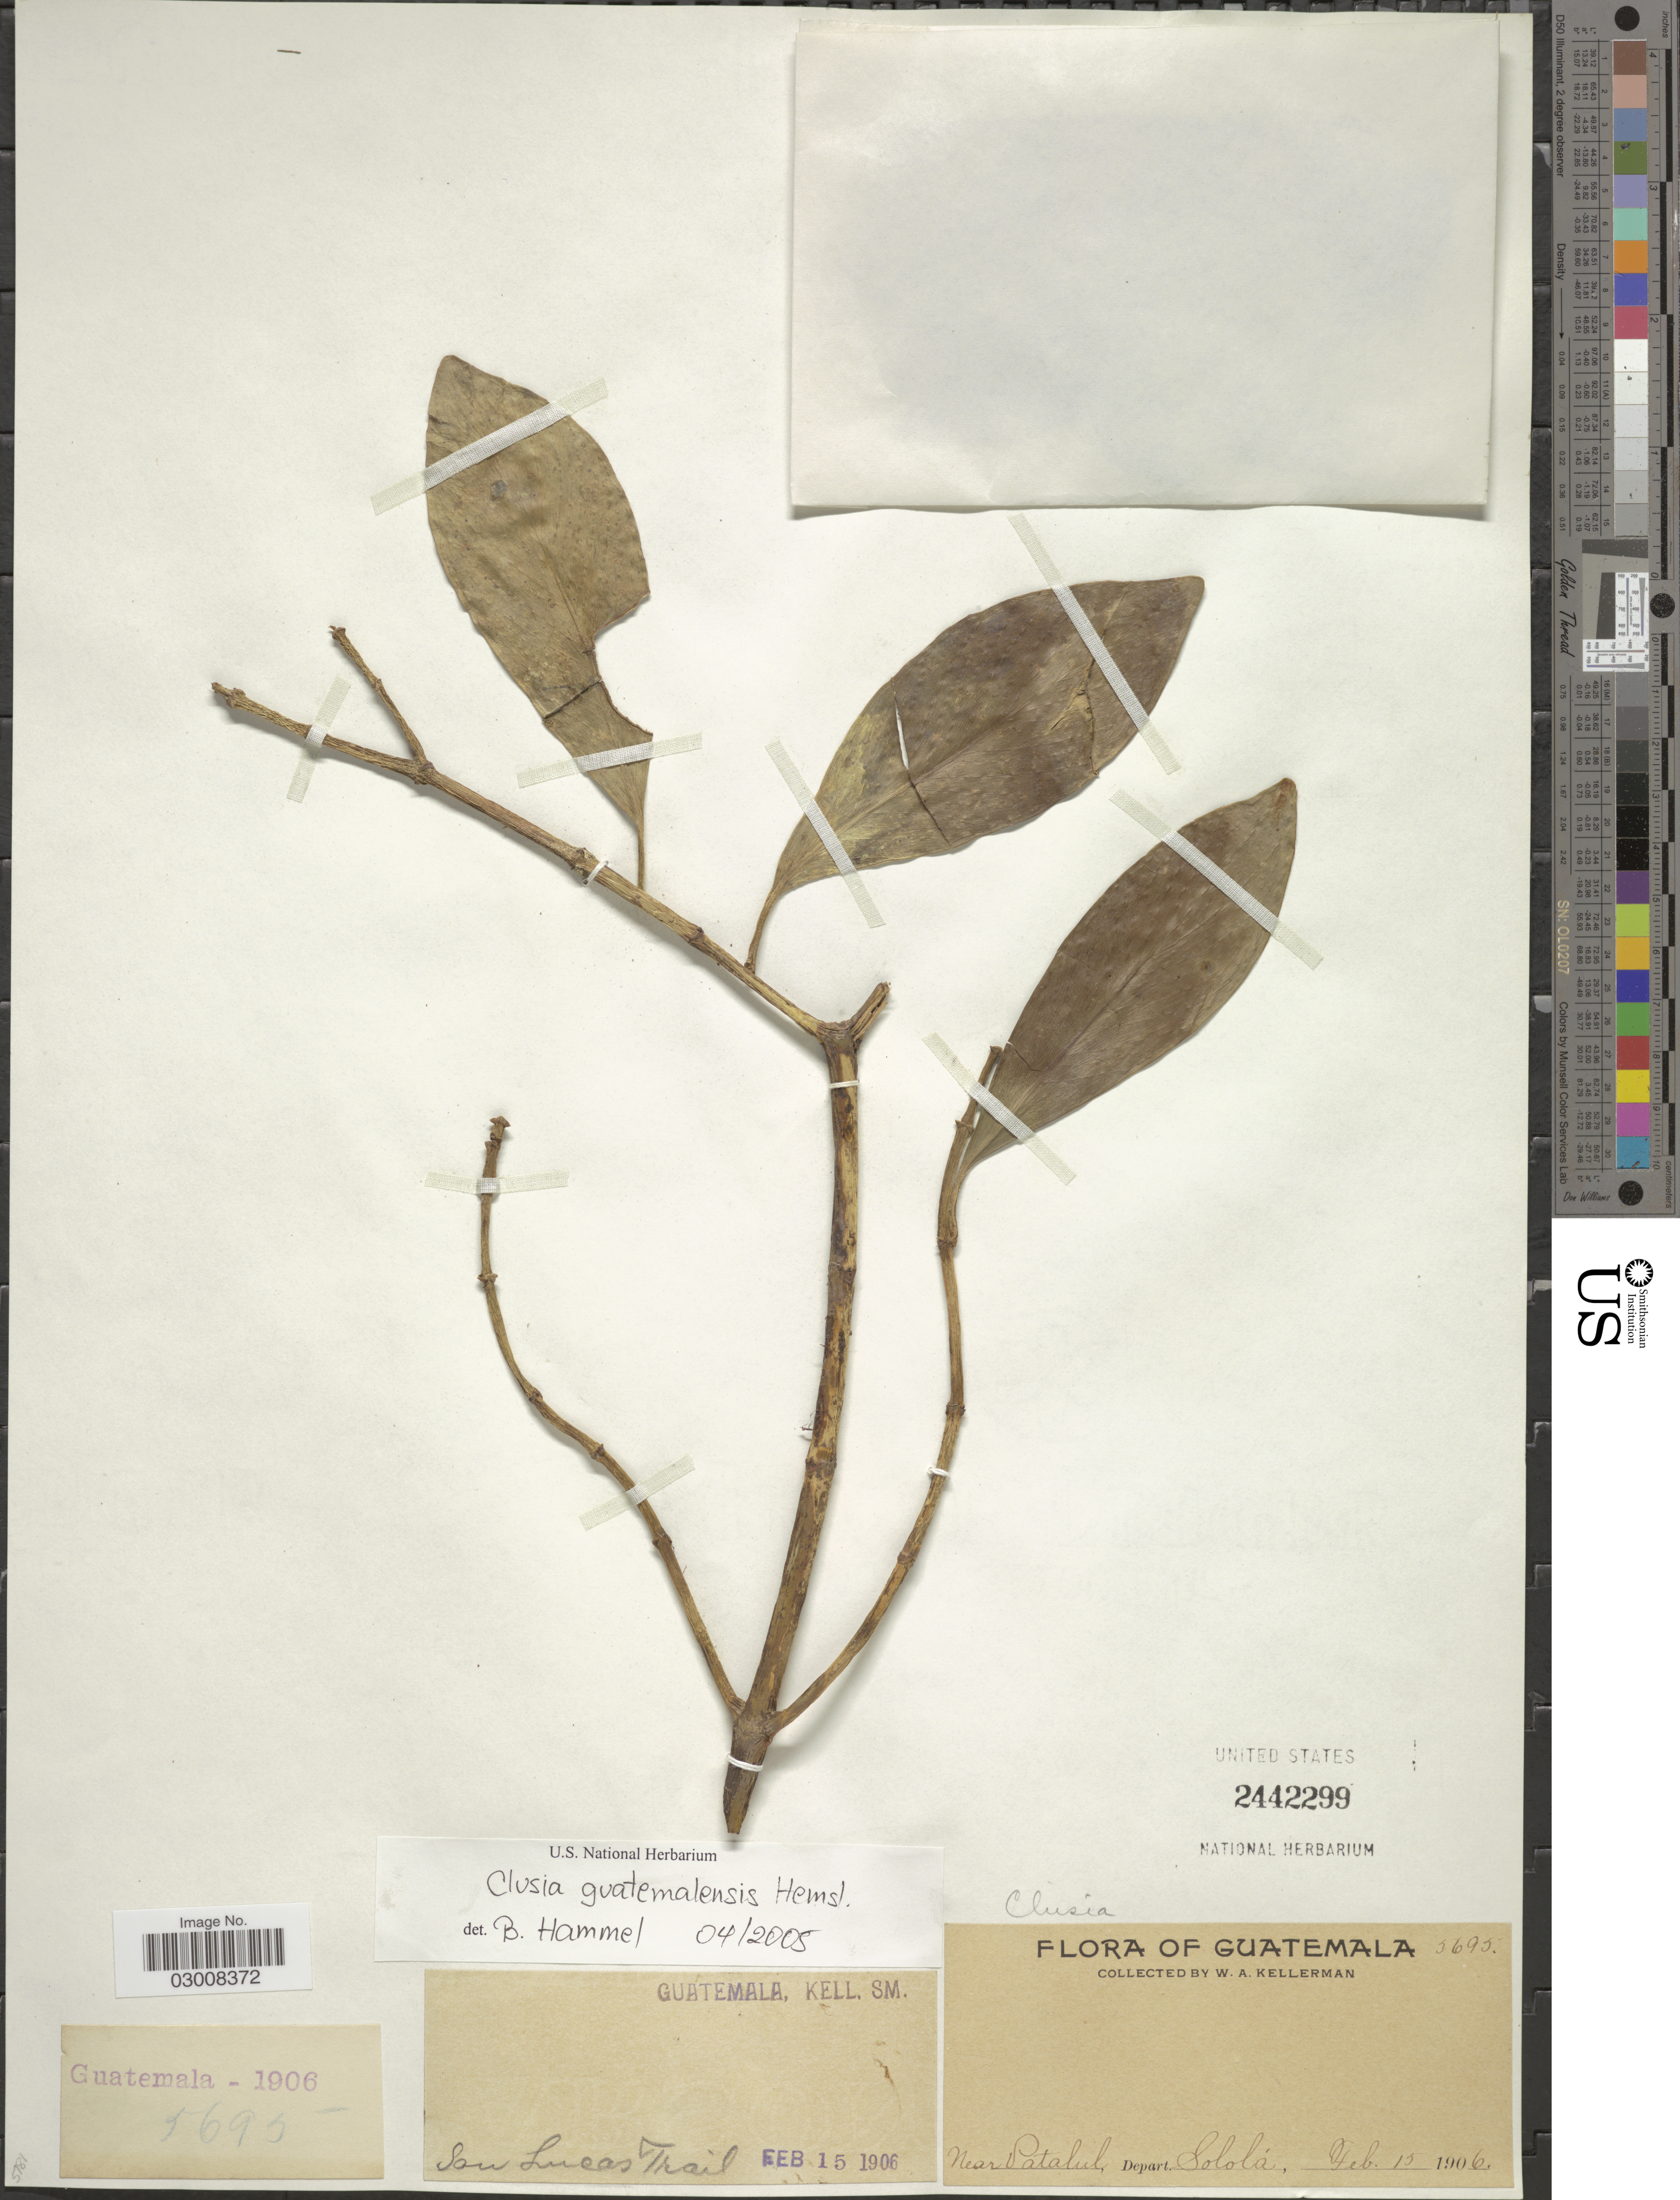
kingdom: Plantae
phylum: Tracheophyta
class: Magnoliopsida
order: Malpighiales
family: Clusiaceae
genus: Clusia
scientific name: Clusia guatemalensis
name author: Hemsl.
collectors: W. Kellerman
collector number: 5695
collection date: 1906-02-15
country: Guatemala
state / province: Sololá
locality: Near Patalul, Depart. Sololá. San Lucas Trail.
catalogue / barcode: US 2442299